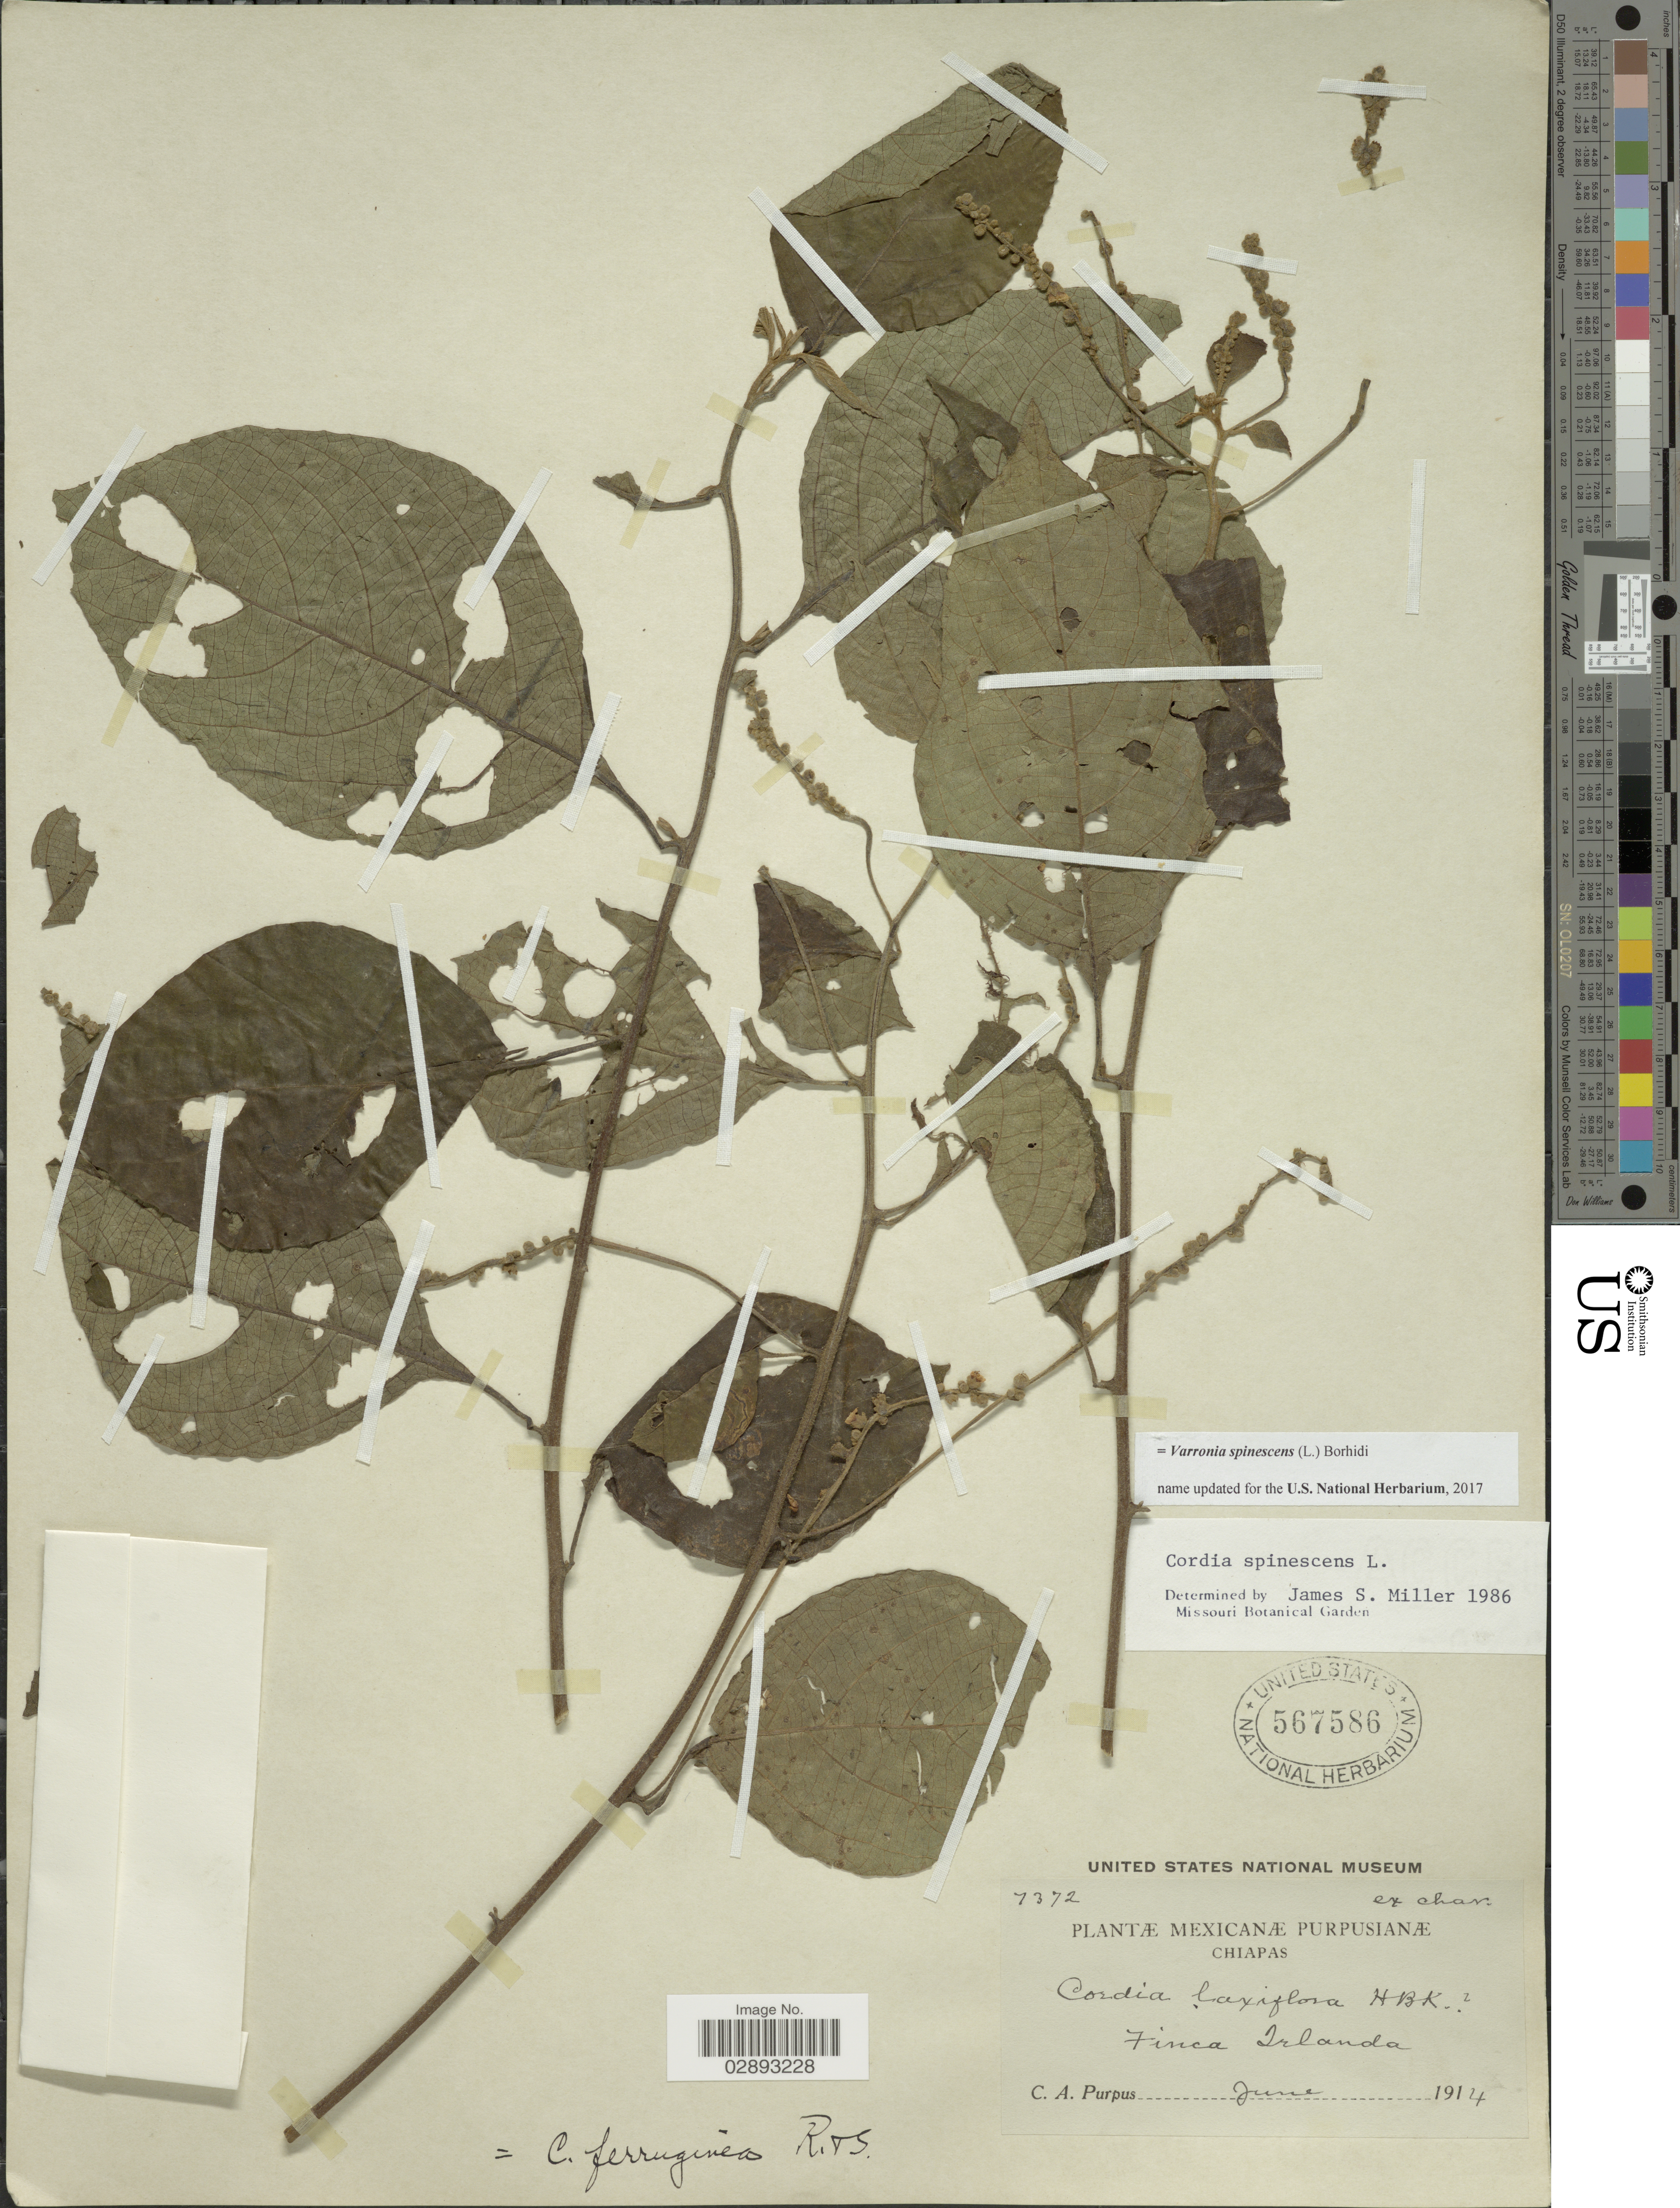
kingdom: Plantae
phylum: Tracheophyta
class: Magnoliopsida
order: Boraginales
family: Cordiaceae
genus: Varronia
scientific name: Varronia spinescens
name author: (L.) Borhidi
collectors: C. A. Purpus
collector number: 7372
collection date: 1914-06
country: Mexico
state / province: Chiapas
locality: Finca Irlanda.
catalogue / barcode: US 567586